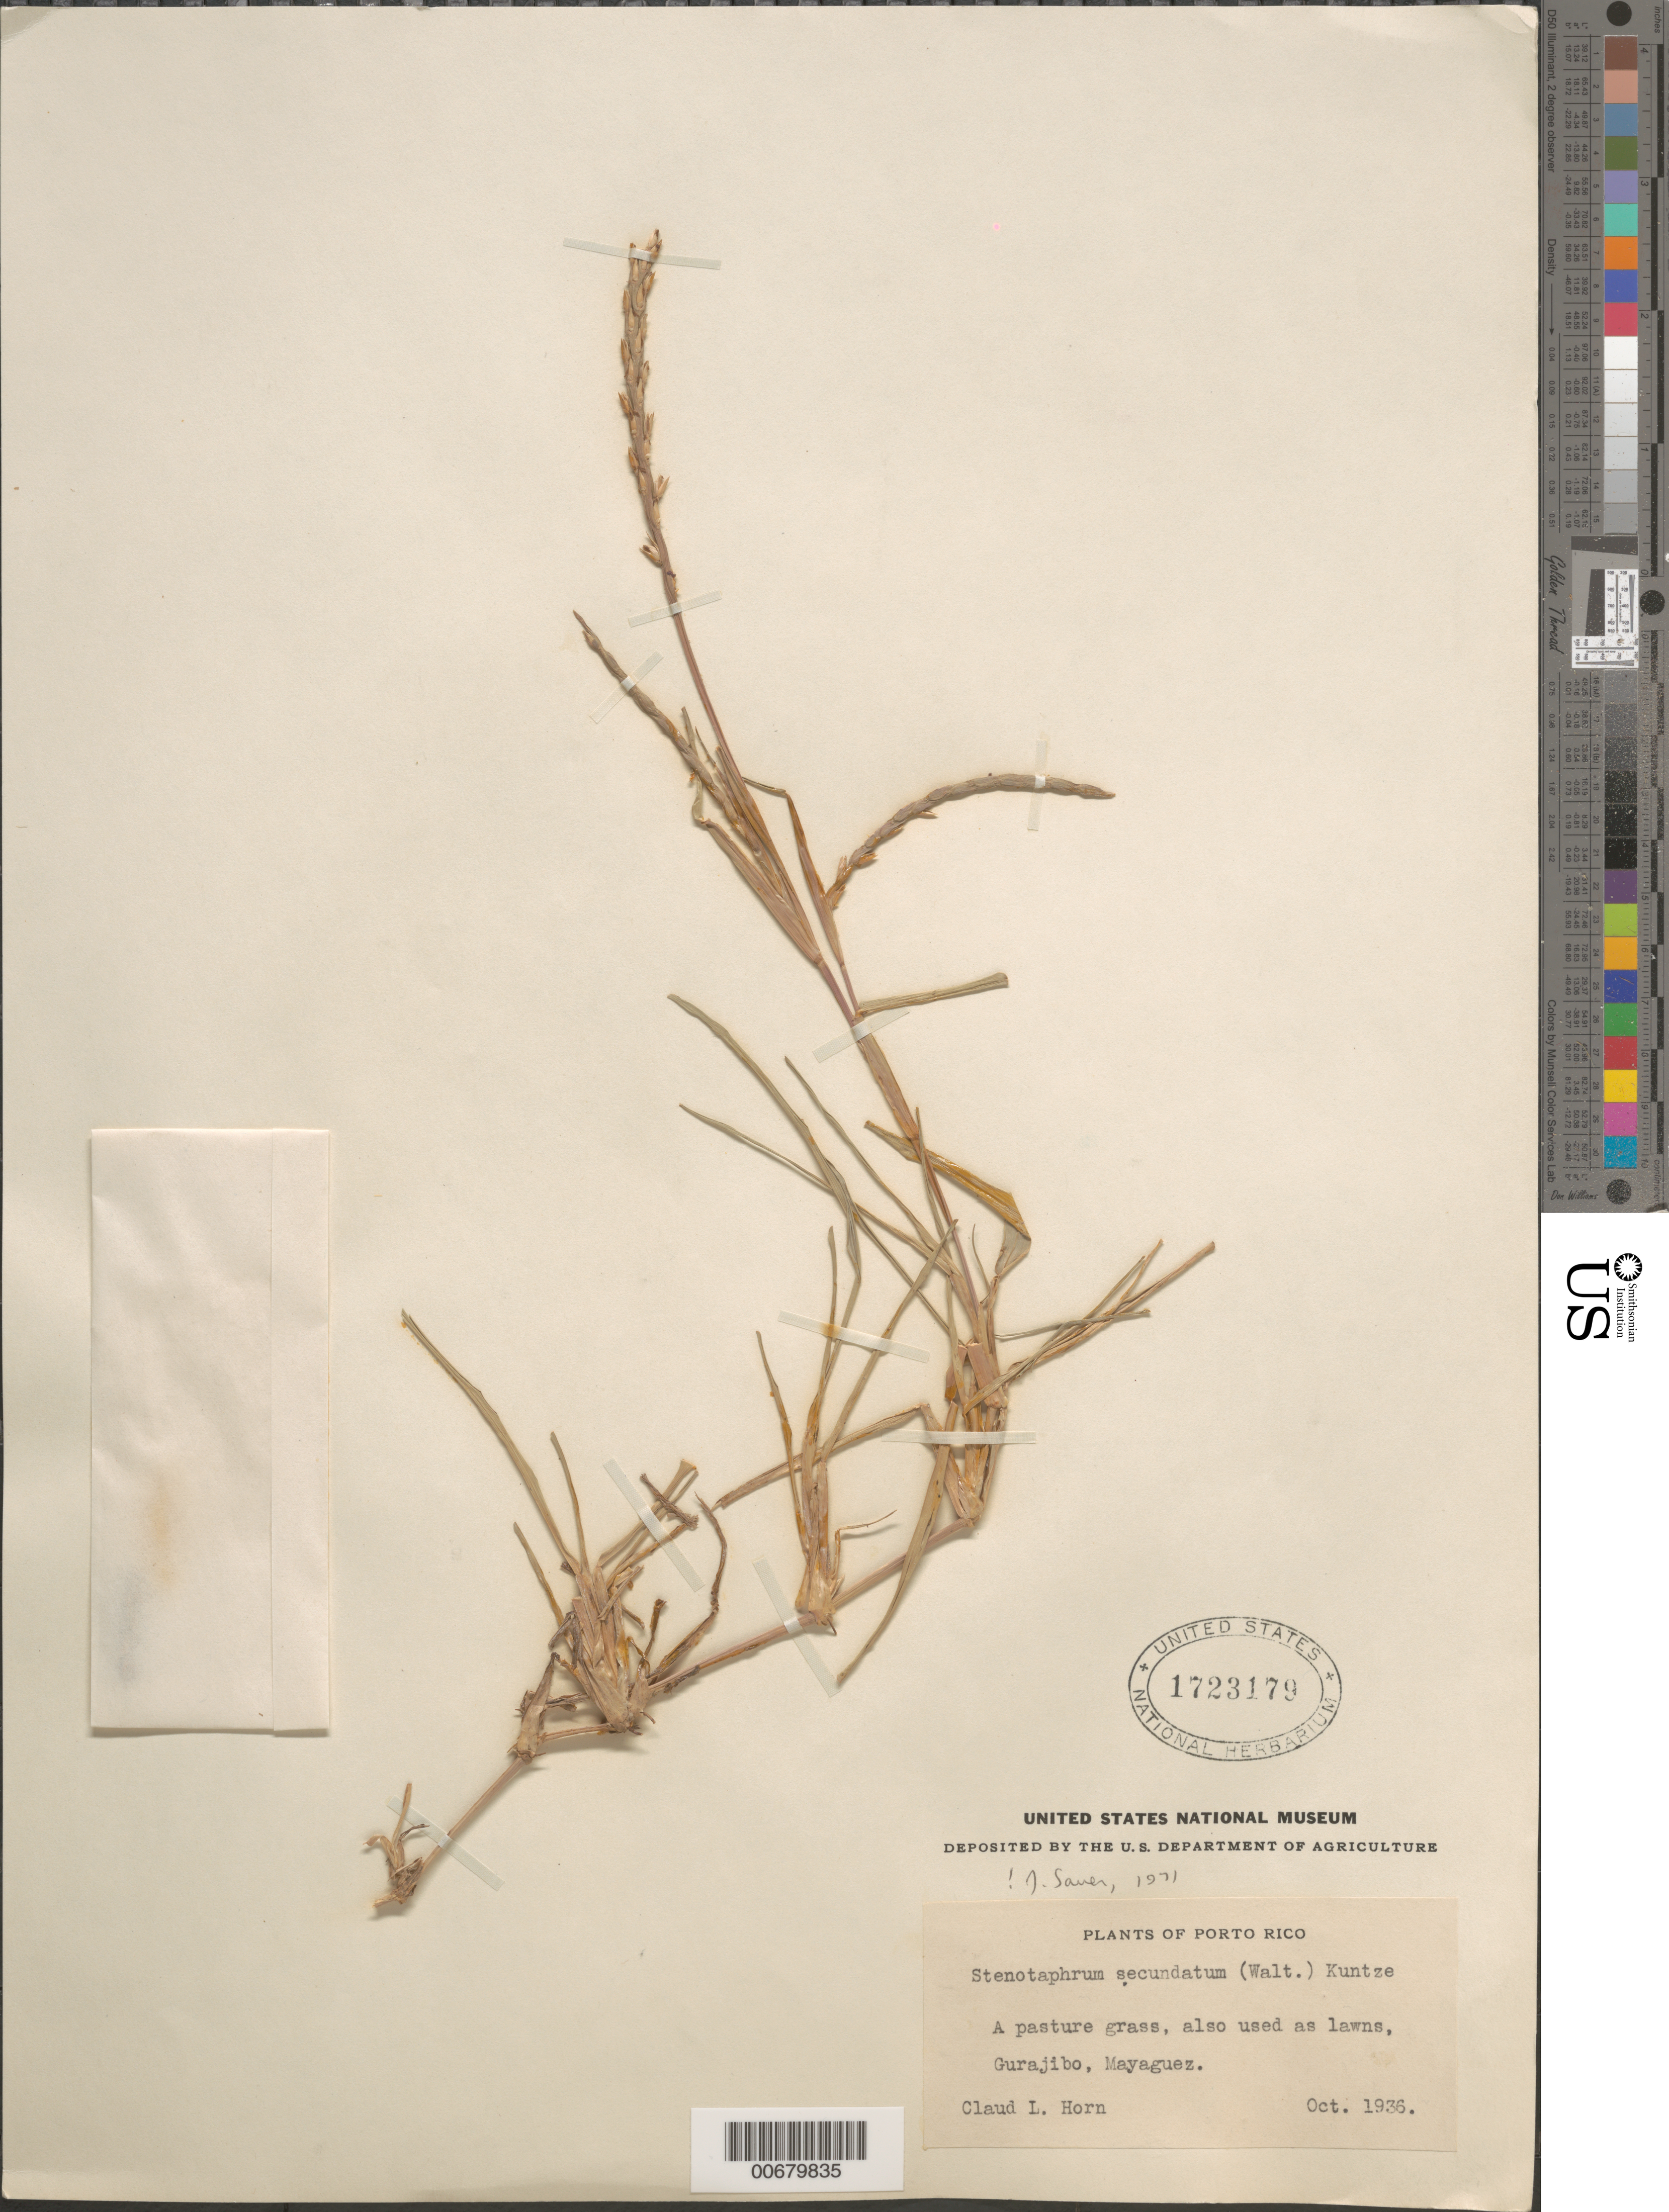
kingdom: Plantae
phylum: Tracheophyta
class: Liliopsida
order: Poales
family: Poaceae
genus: Stenotaphrum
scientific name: Stenotaphrum secundatum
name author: (Walter) Kuntze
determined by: Sauer, J. D.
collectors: C. Horn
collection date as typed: Oct 1936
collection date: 1936-10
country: Puerto Rico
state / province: Mayagüez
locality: Guanajibo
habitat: Pasture & lawns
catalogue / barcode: US 1723179